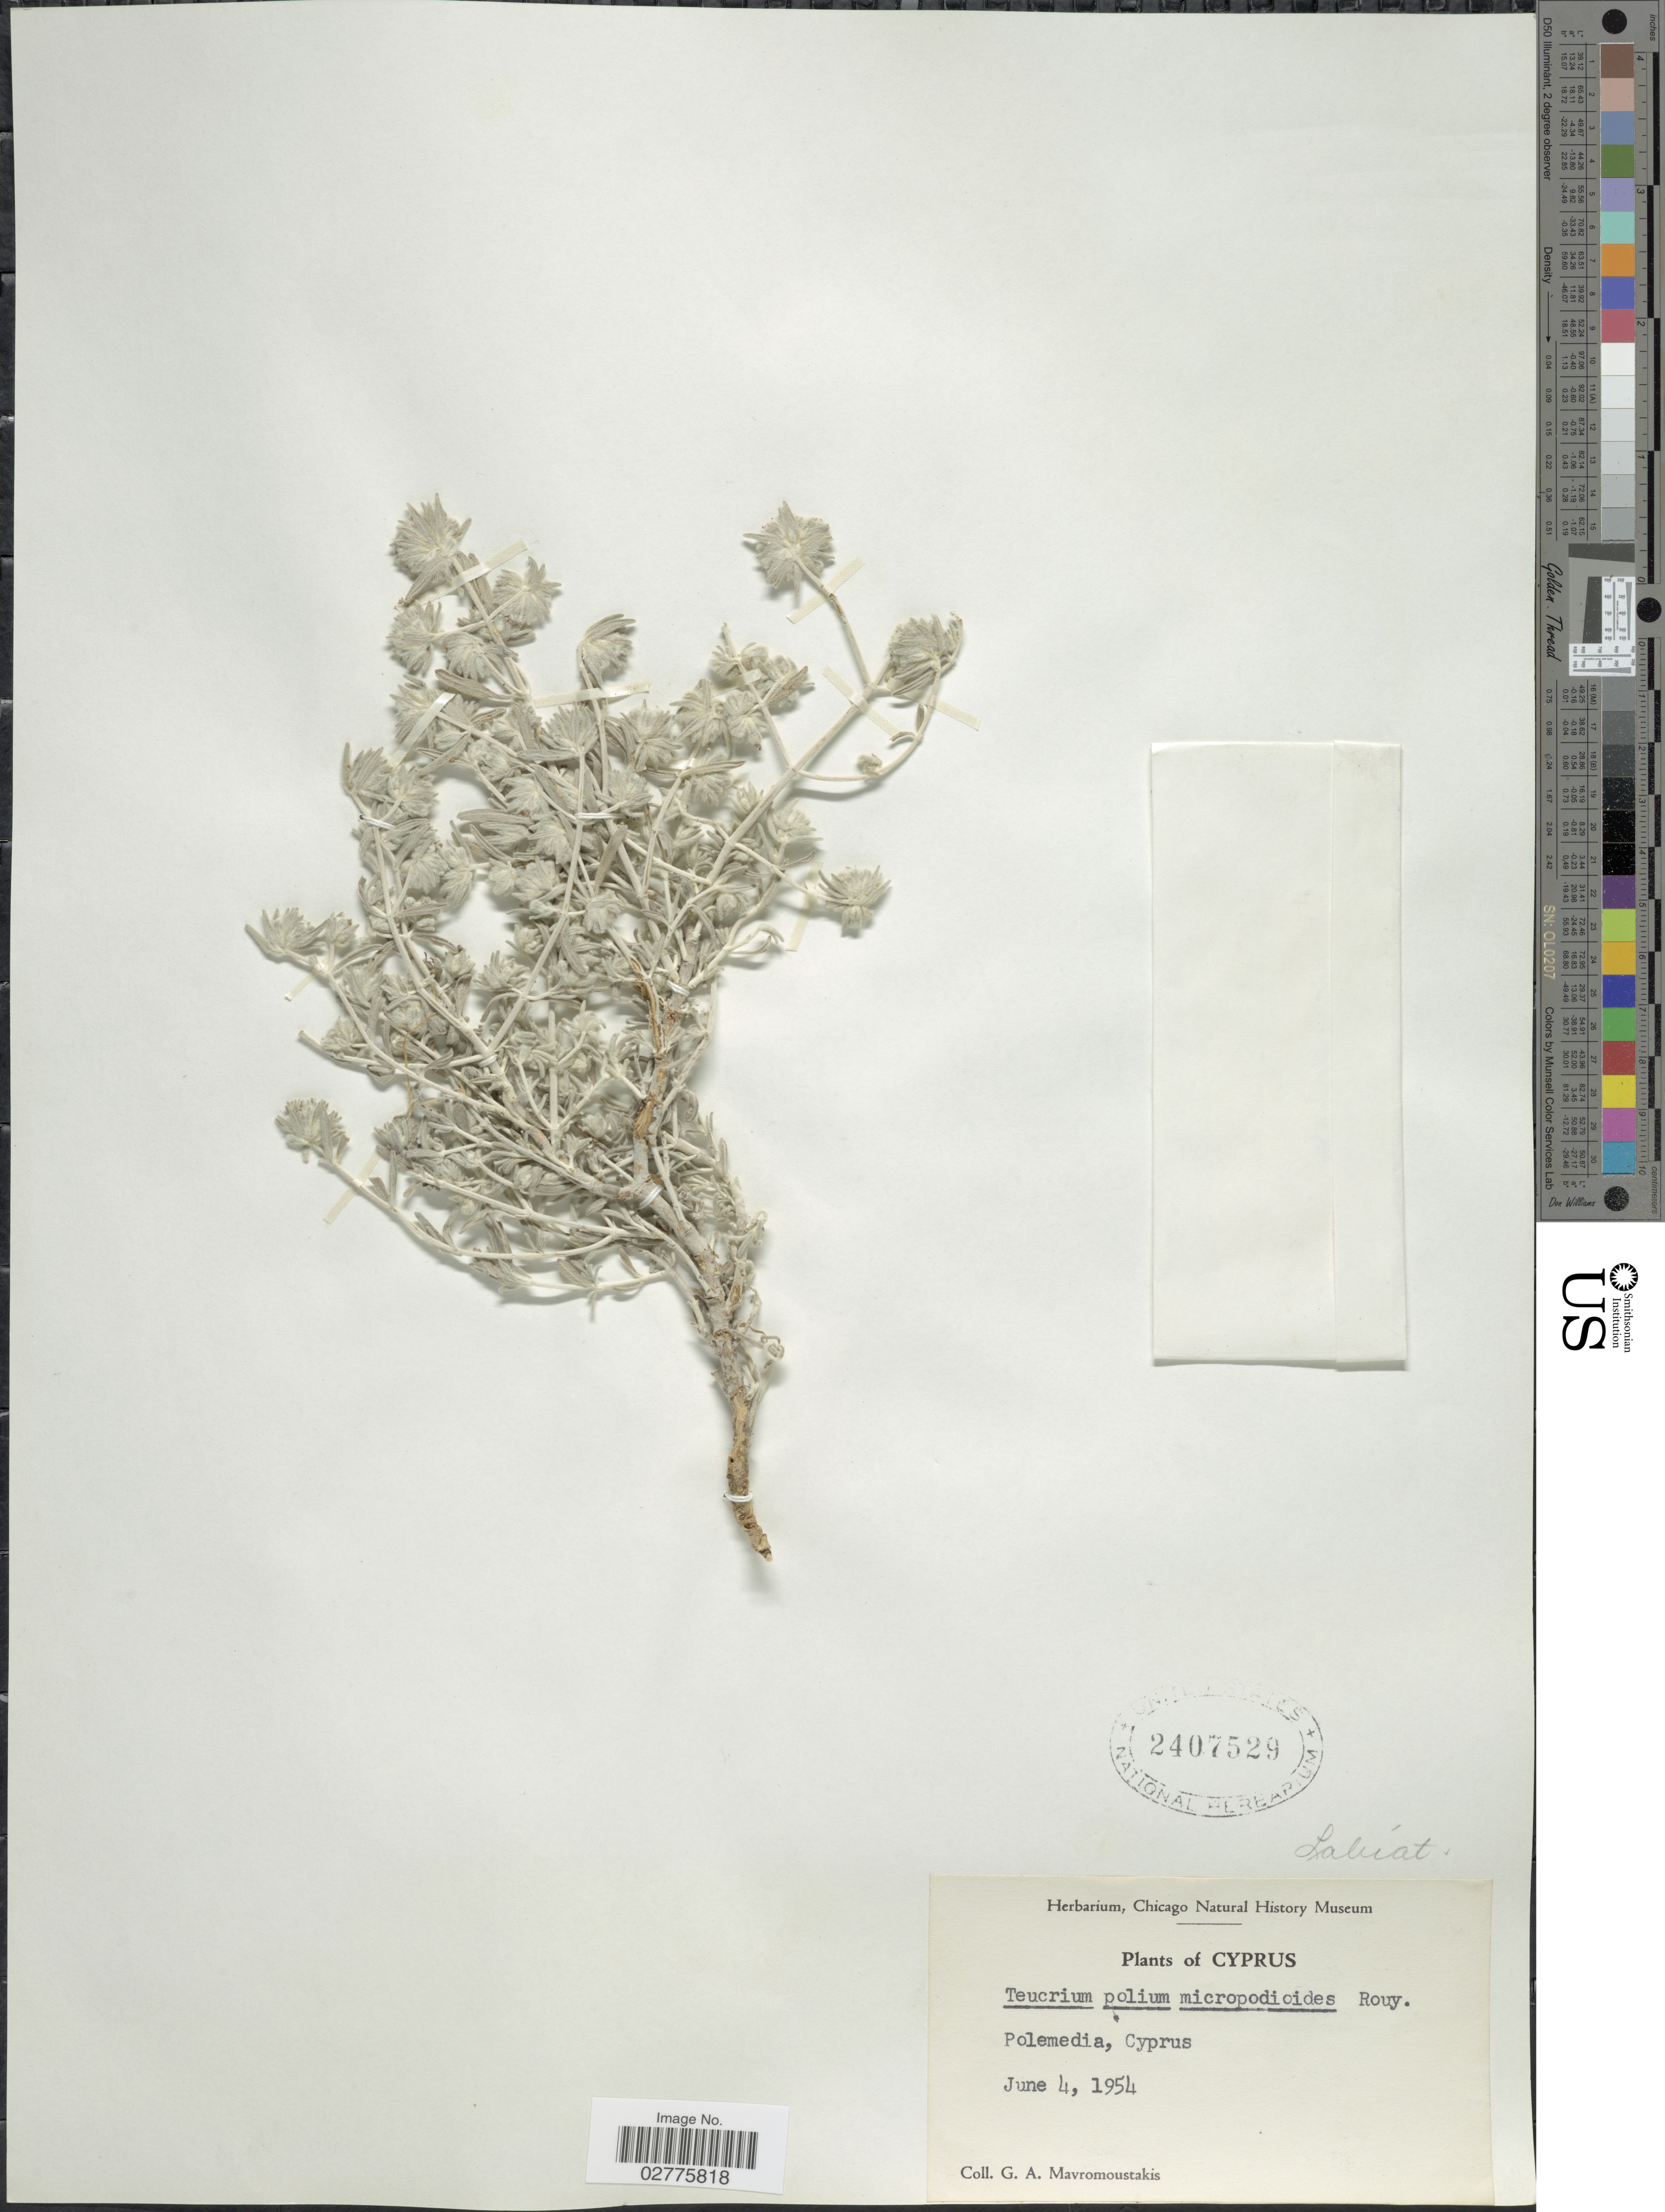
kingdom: Plantae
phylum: Tracheophyta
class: Magnoliopsida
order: Lamiales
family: Lamiaceae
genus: Teucrium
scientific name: Teucrium polium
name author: L.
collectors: G. Mavromoustakis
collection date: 1954-06-04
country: Cyprus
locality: Polemedia.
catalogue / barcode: US 2407529